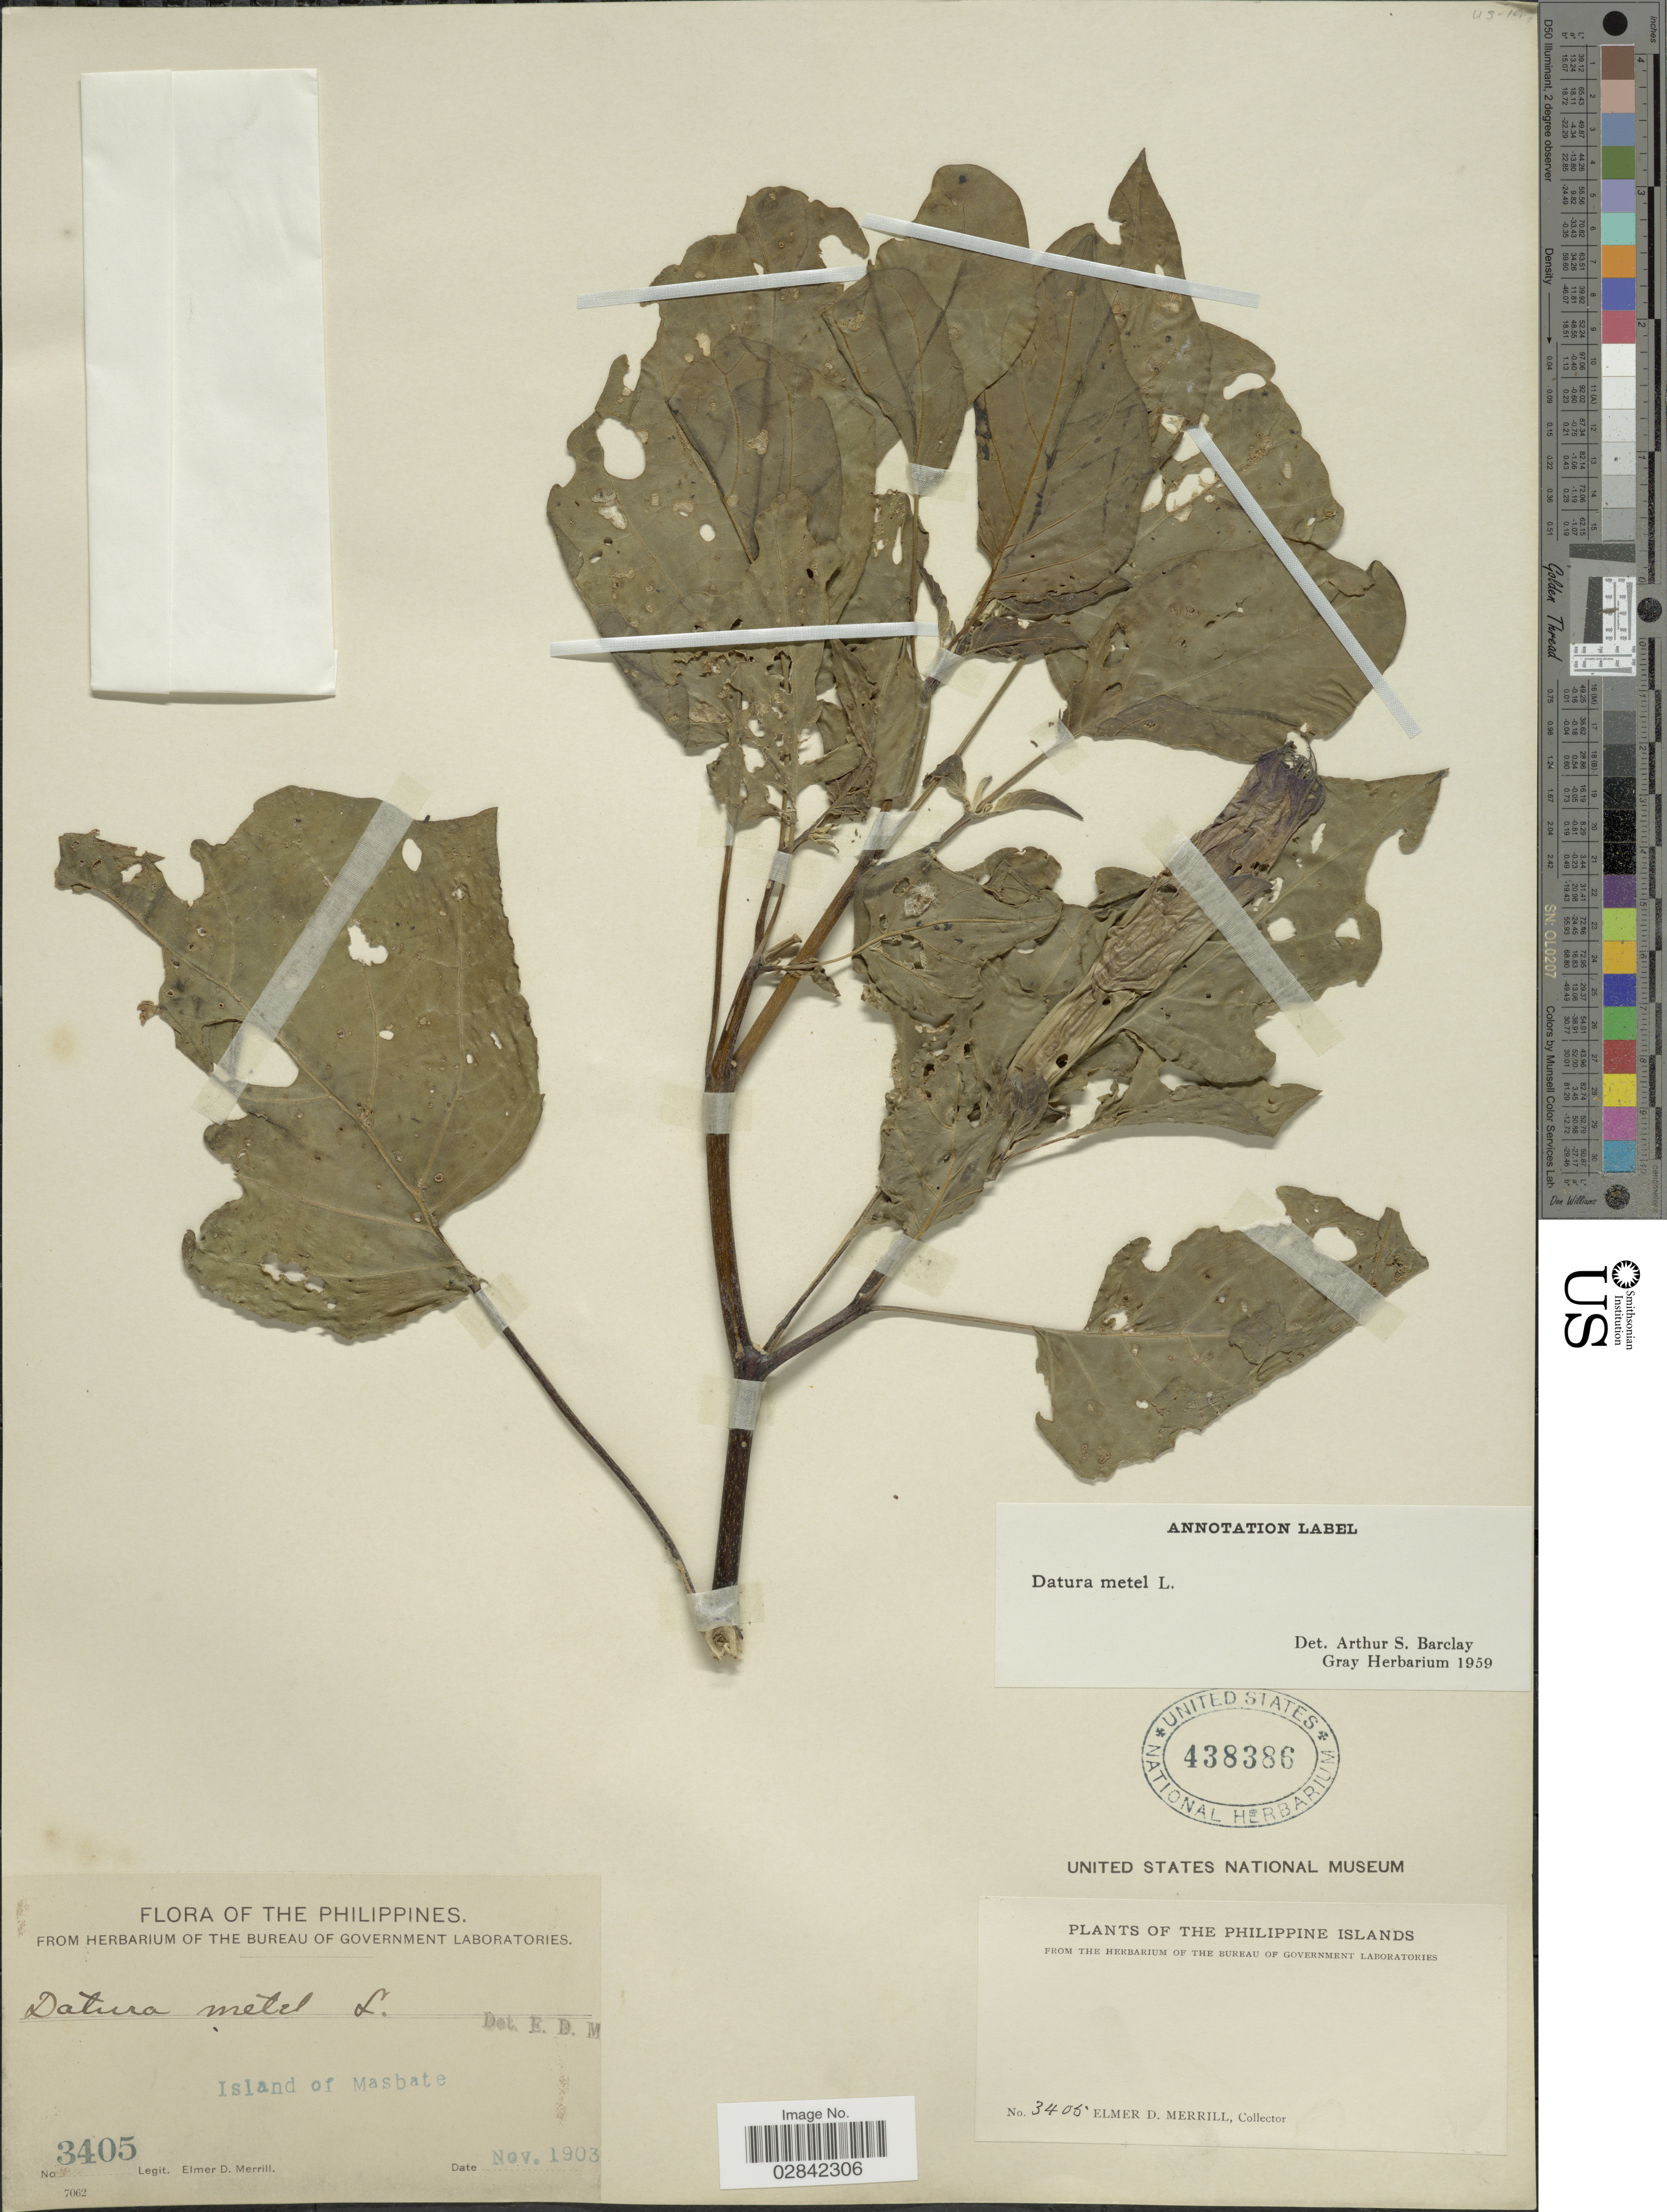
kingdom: Plantae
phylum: Tracheophyta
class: Magnoliopsida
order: Solanales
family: Solanaceae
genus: Datura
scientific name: Datura metel 'Flore Pleno'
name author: L.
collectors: E. D. Merrill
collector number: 3405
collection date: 1903-11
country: Philippines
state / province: Bicol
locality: Island of Masbate.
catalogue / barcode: US 438386